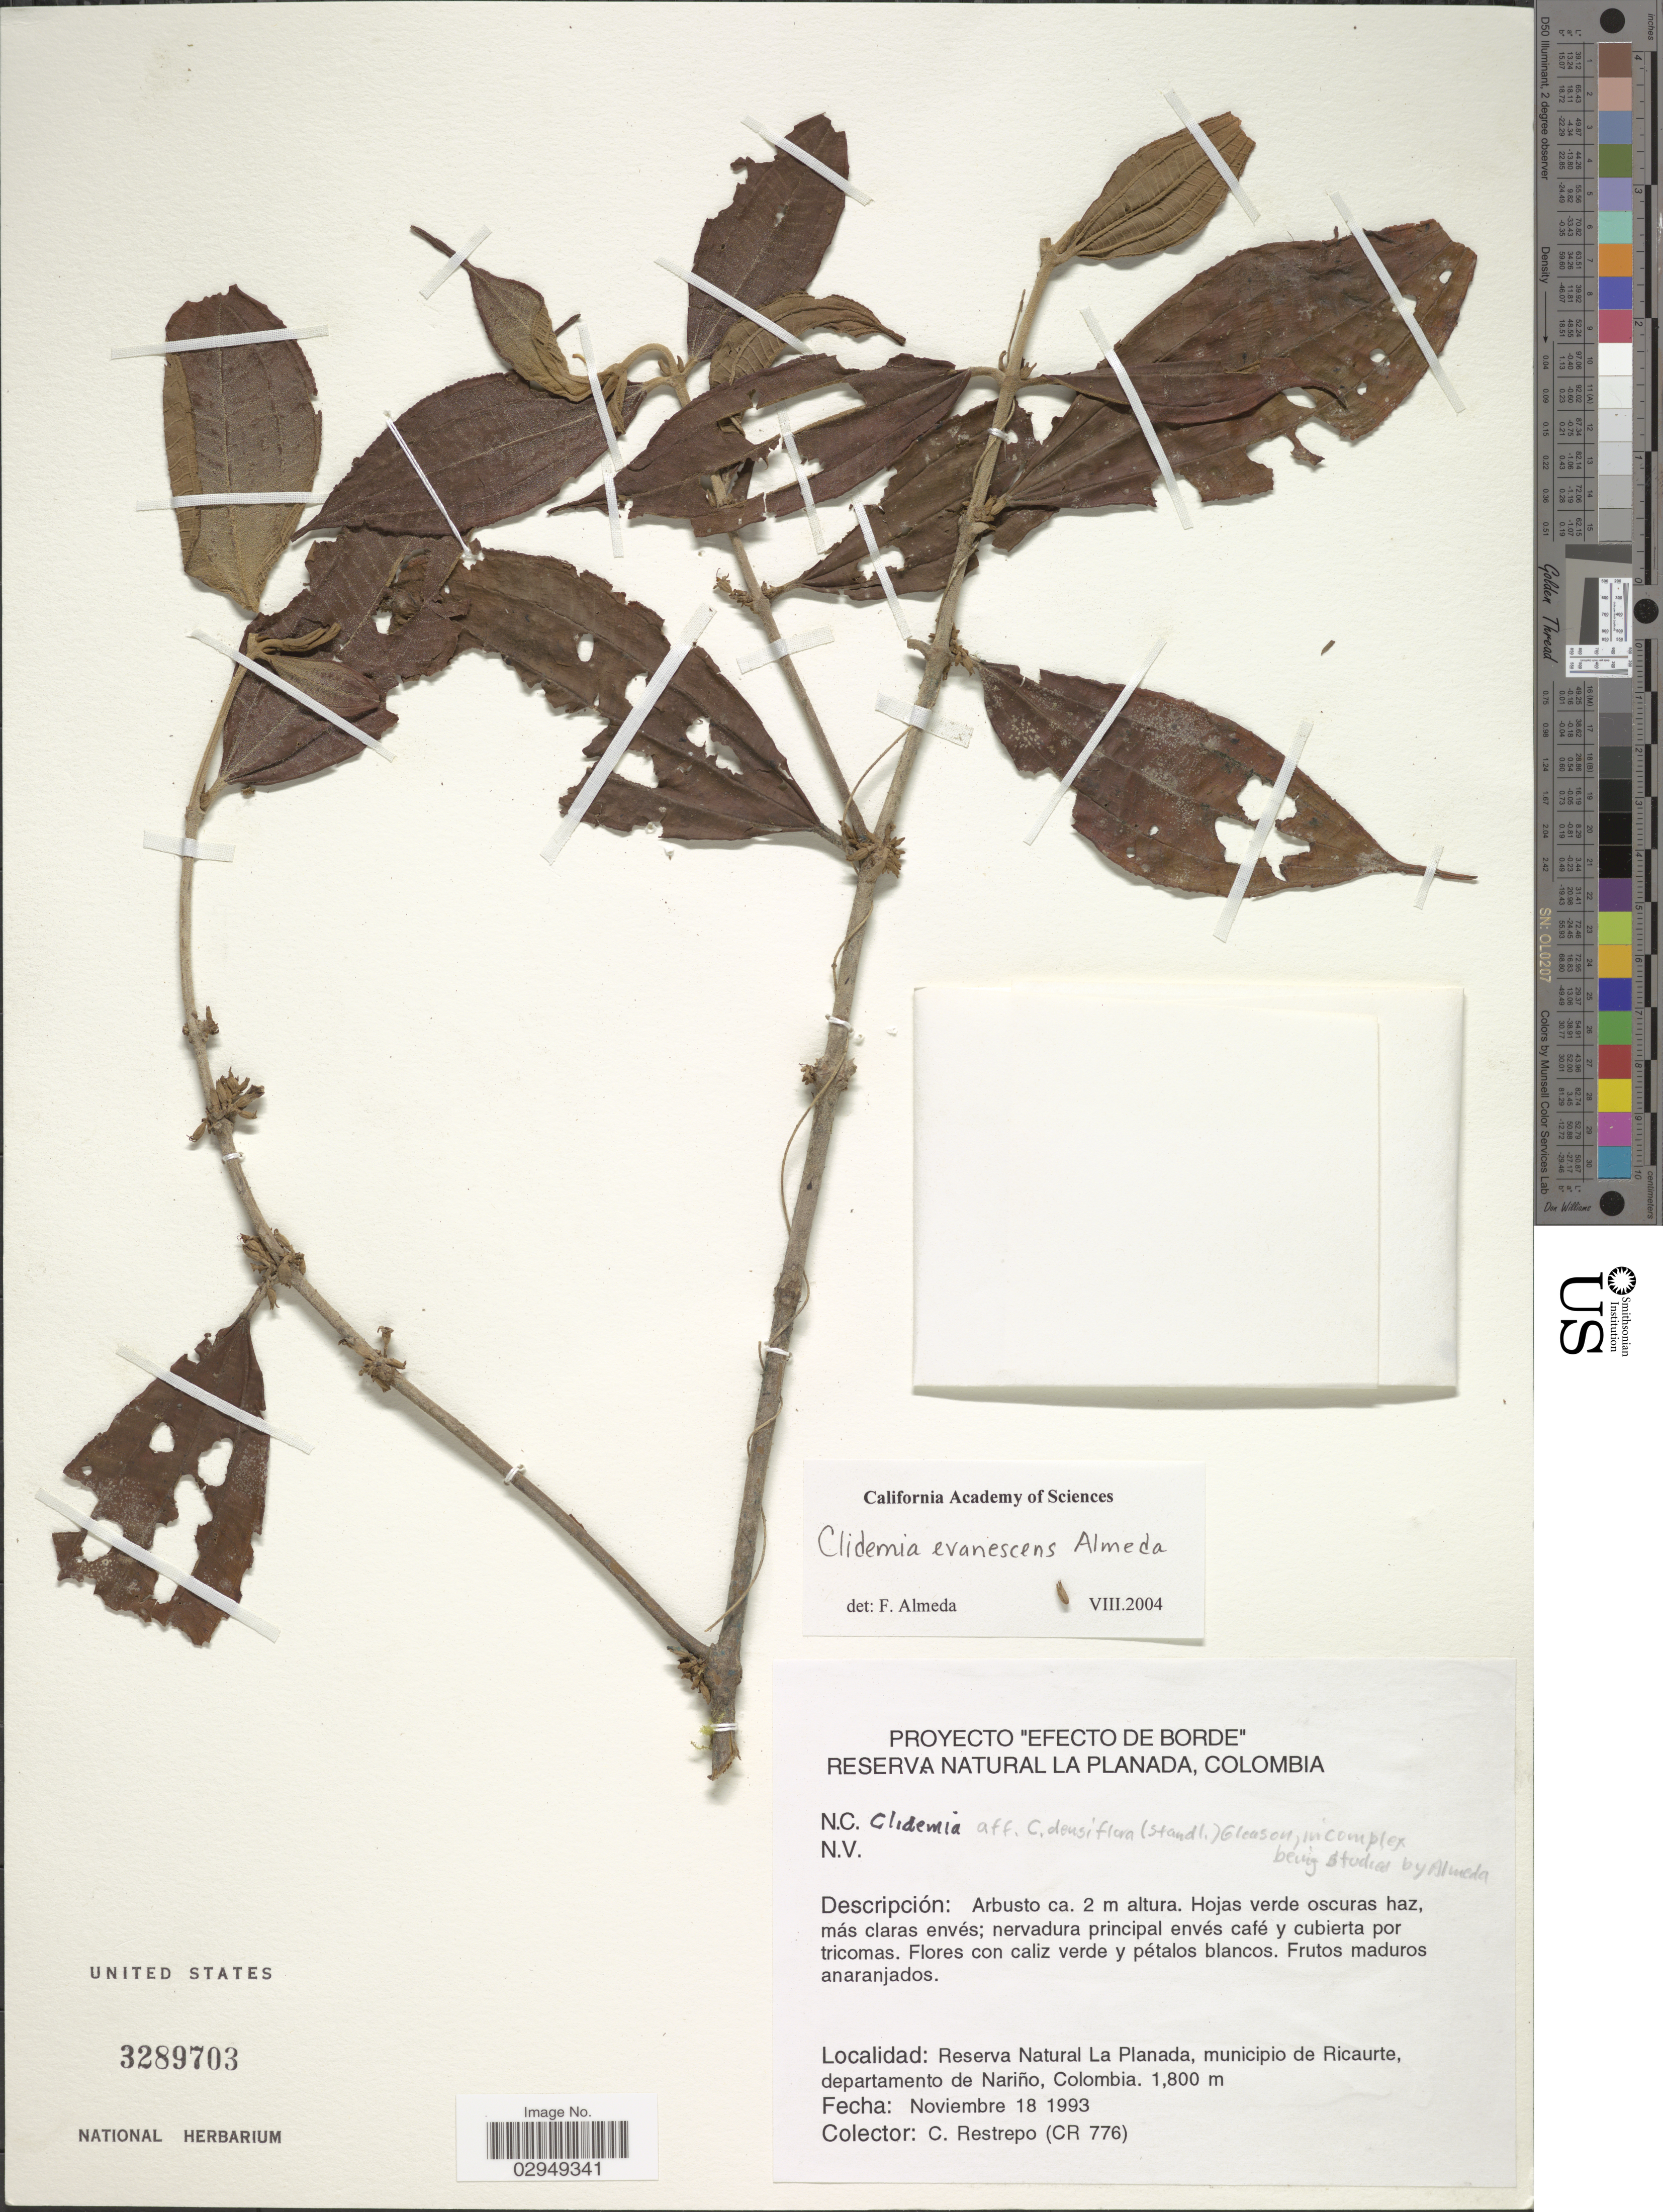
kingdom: Plantae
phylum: Tracheophyta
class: Magnoliopsida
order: Myrtales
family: Melastomataceae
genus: Clidemia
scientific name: Clidemia evanescens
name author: Almeda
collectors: C. Restrepo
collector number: CR776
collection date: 1993-11-18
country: Colombia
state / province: Nariño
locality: Reserva Natural La Planada, municipio de Ricaurte, departamento de Narño.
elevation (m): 1800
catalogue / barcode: US 3289703